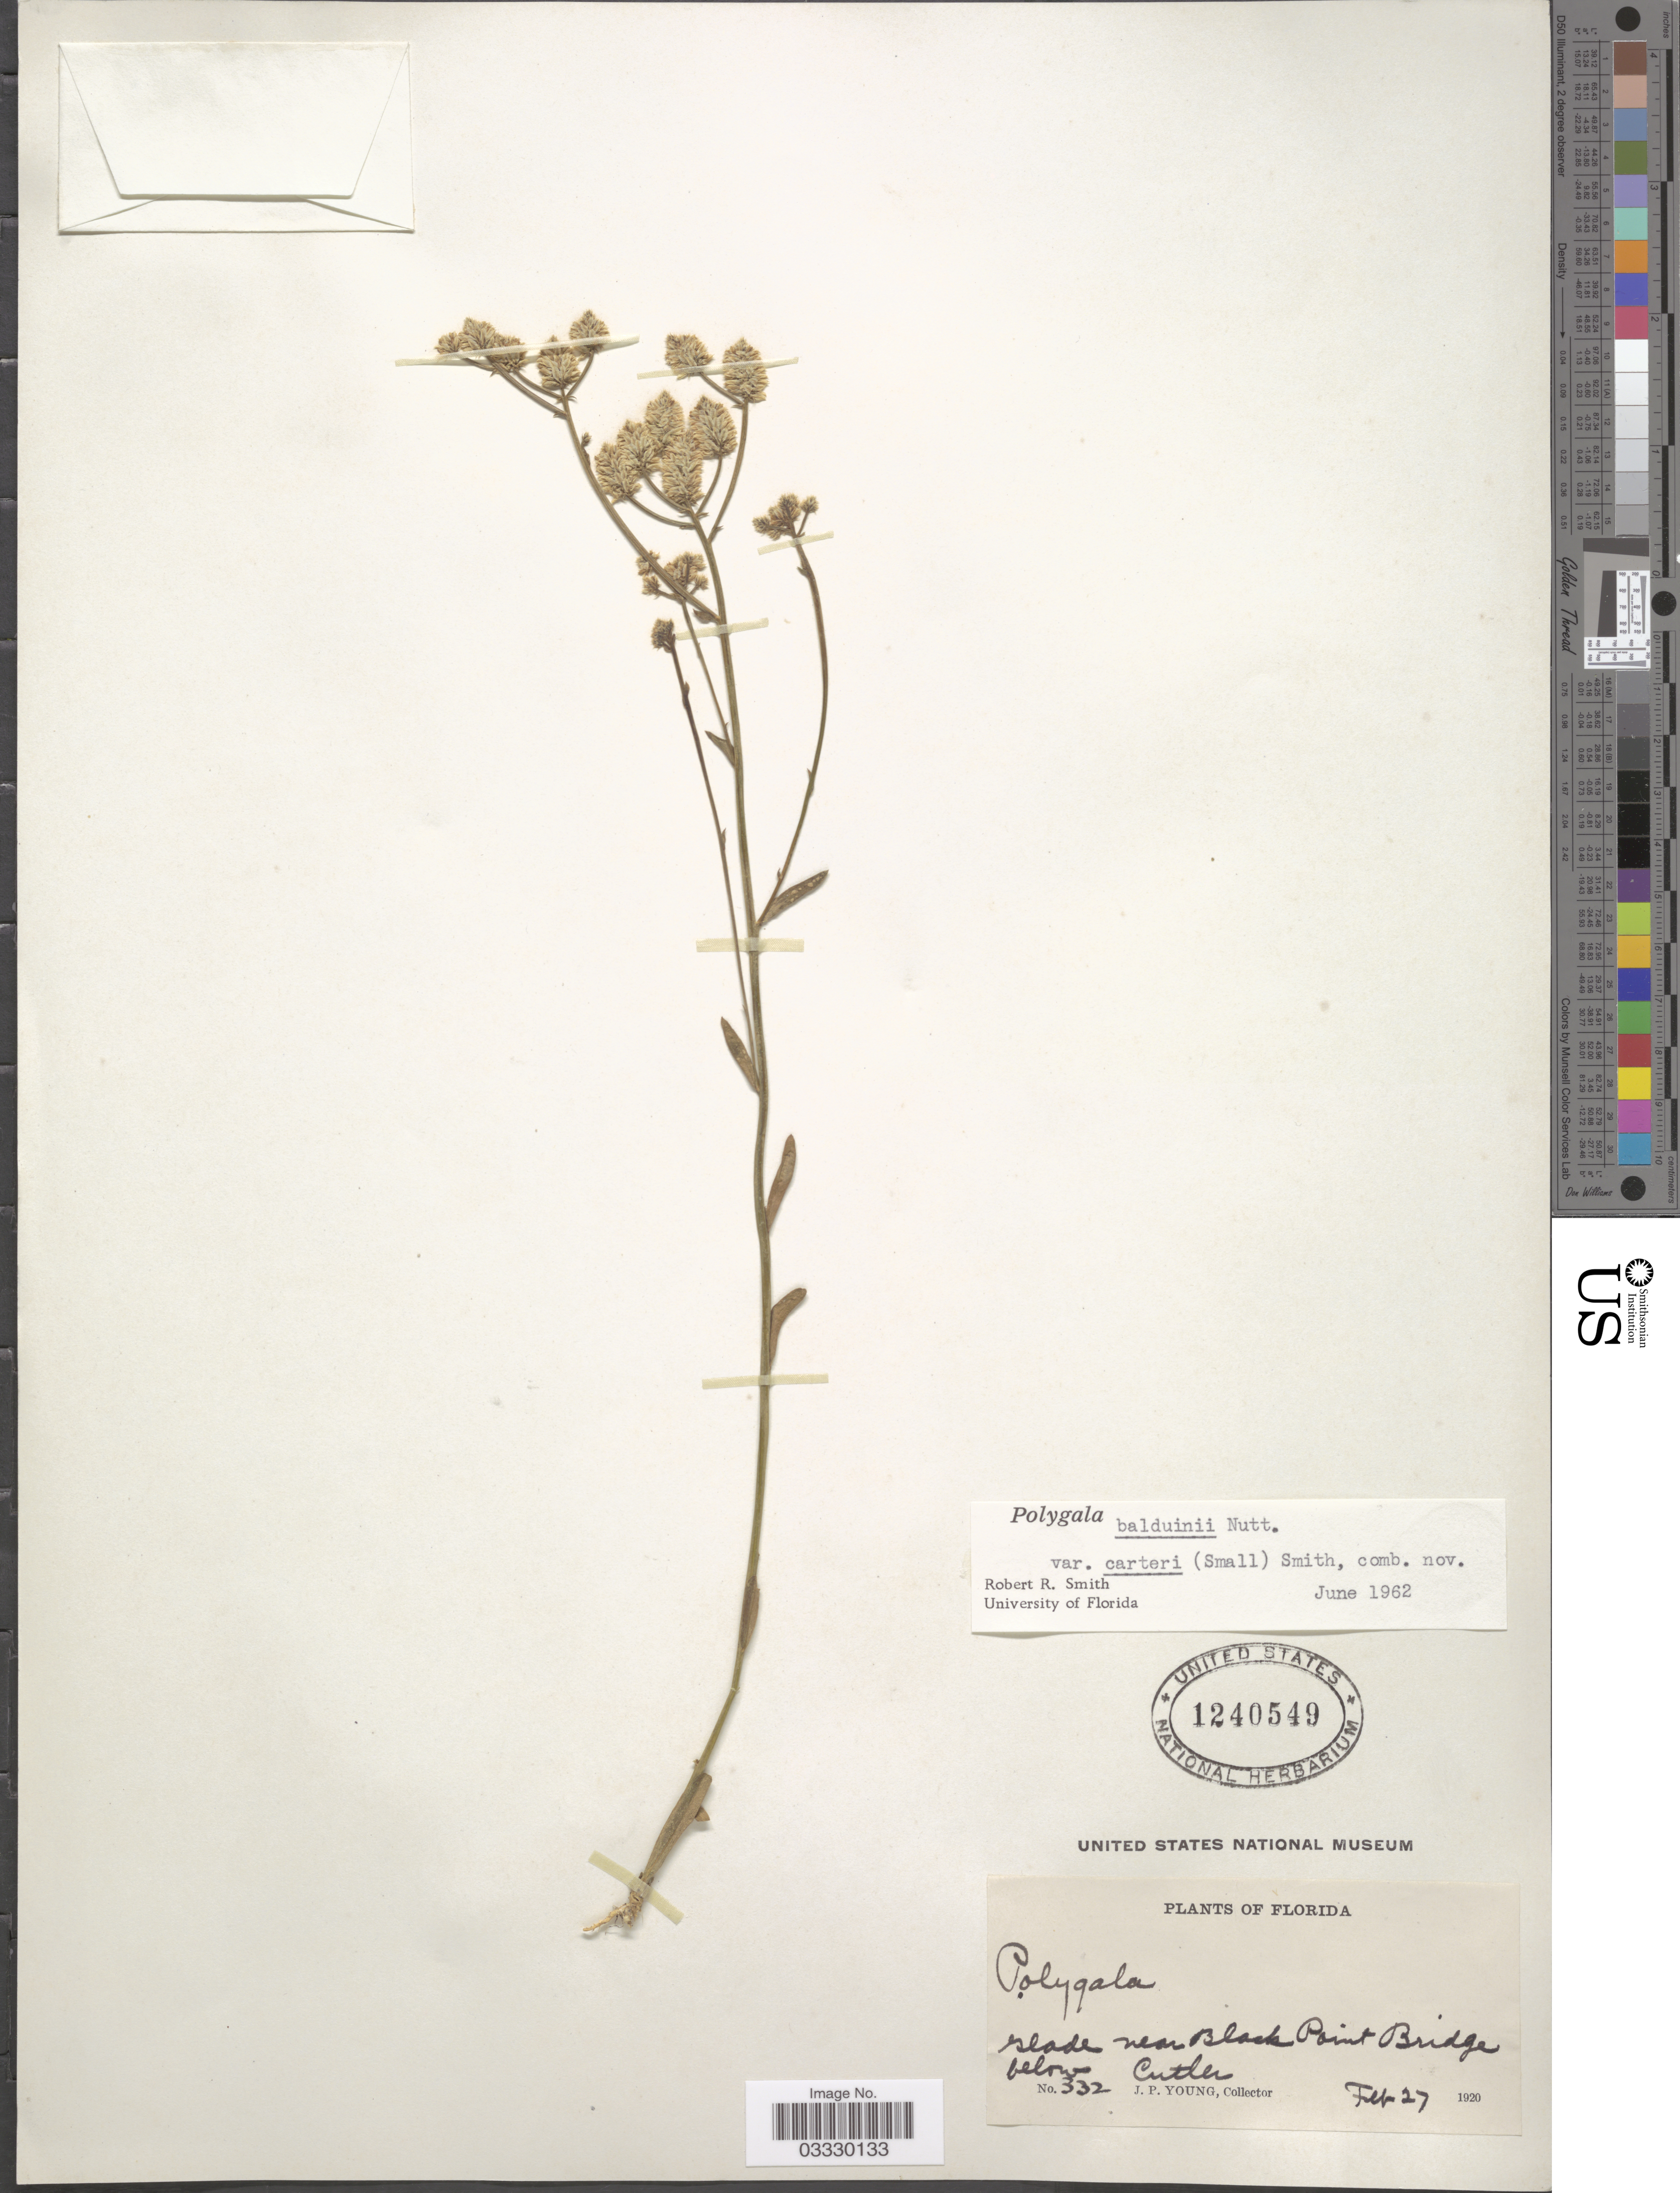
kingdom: Plantae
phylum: Tracheophyta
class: Magnoliopsida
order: Fabales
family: Polygalaceae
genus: Polygala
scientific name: Polygala balduinii var. carteri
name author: (Small) R.R. Sm. & D.B. Ward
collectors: J. P. Young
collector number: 332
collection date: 1920-02-27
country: United States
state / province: Florida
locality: Glade near Black Point Bridge below Cutler.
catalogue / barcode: US 1240549